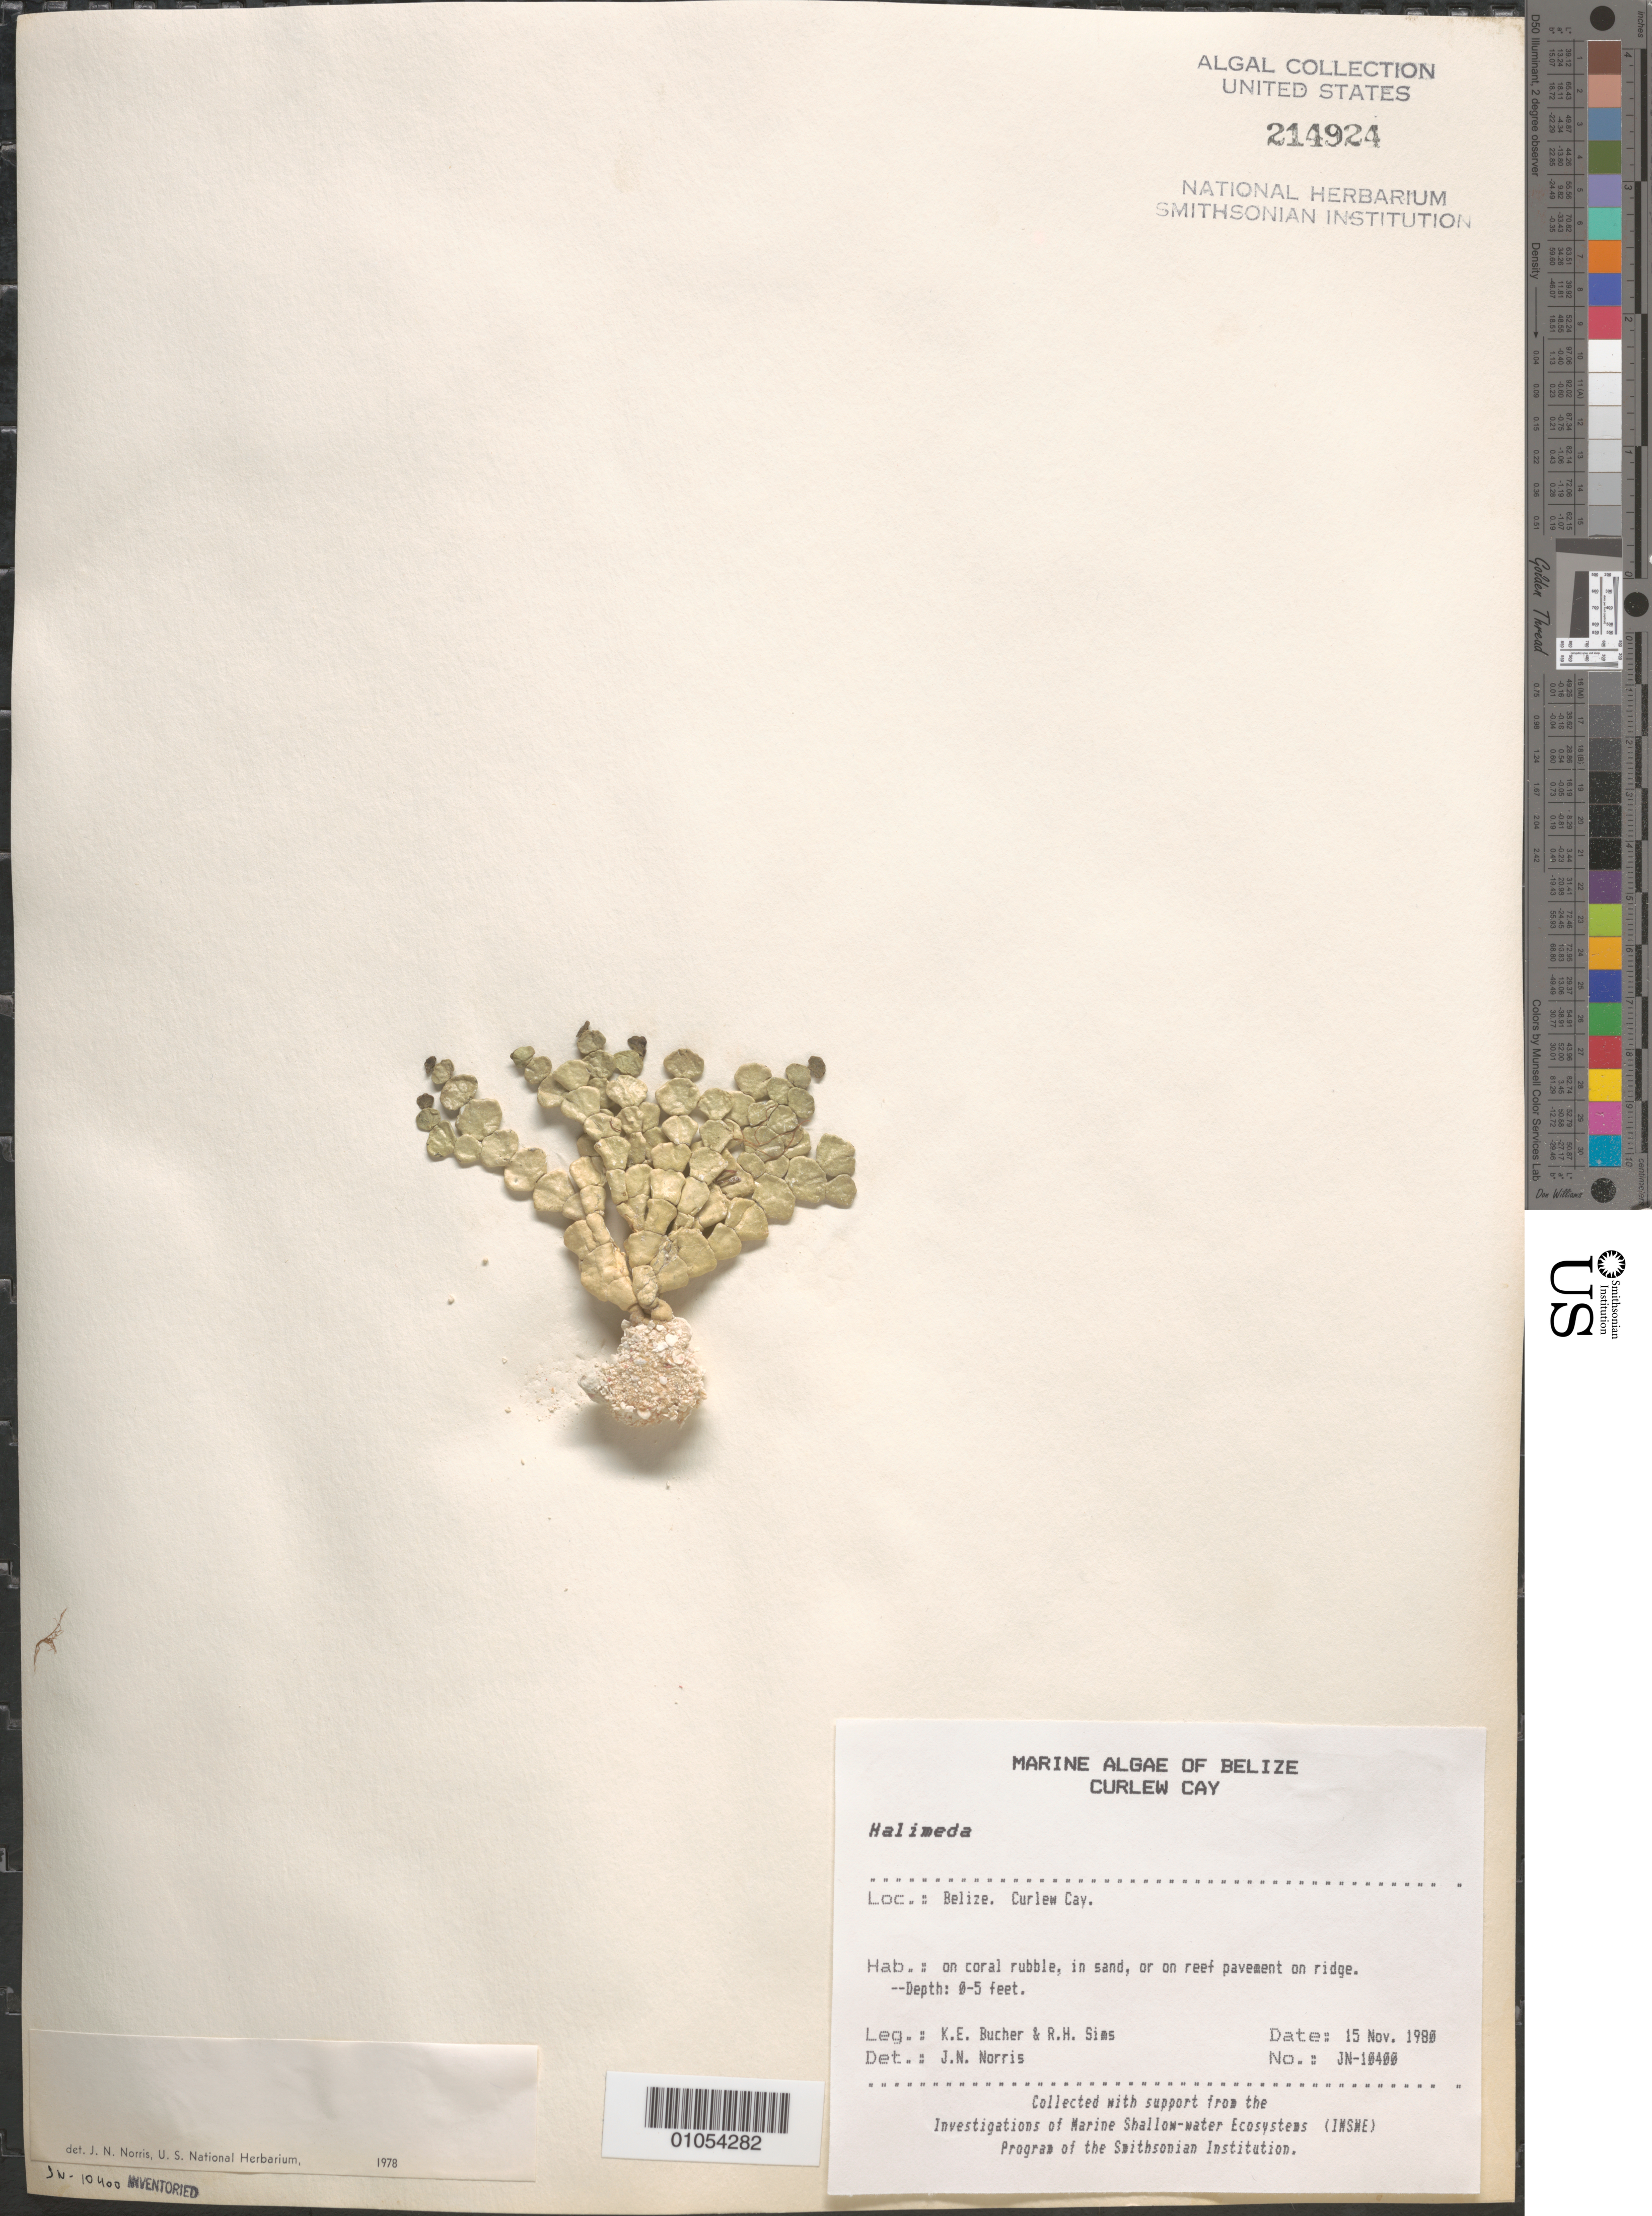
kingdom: Plantae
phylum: Chlorophyta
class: Ulvophyceae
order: Bryopsidales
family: Halimedaceae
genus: Halimeda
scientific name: Halimeda sp.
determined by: Norris, James N.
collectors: K. E. Bucher & R. H. Sims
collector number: JN-10400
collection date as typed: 15 Nov 1980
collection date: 1980-11-15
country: Belize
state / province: Stann Creek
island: Curlew Cay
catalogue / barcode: US 214924